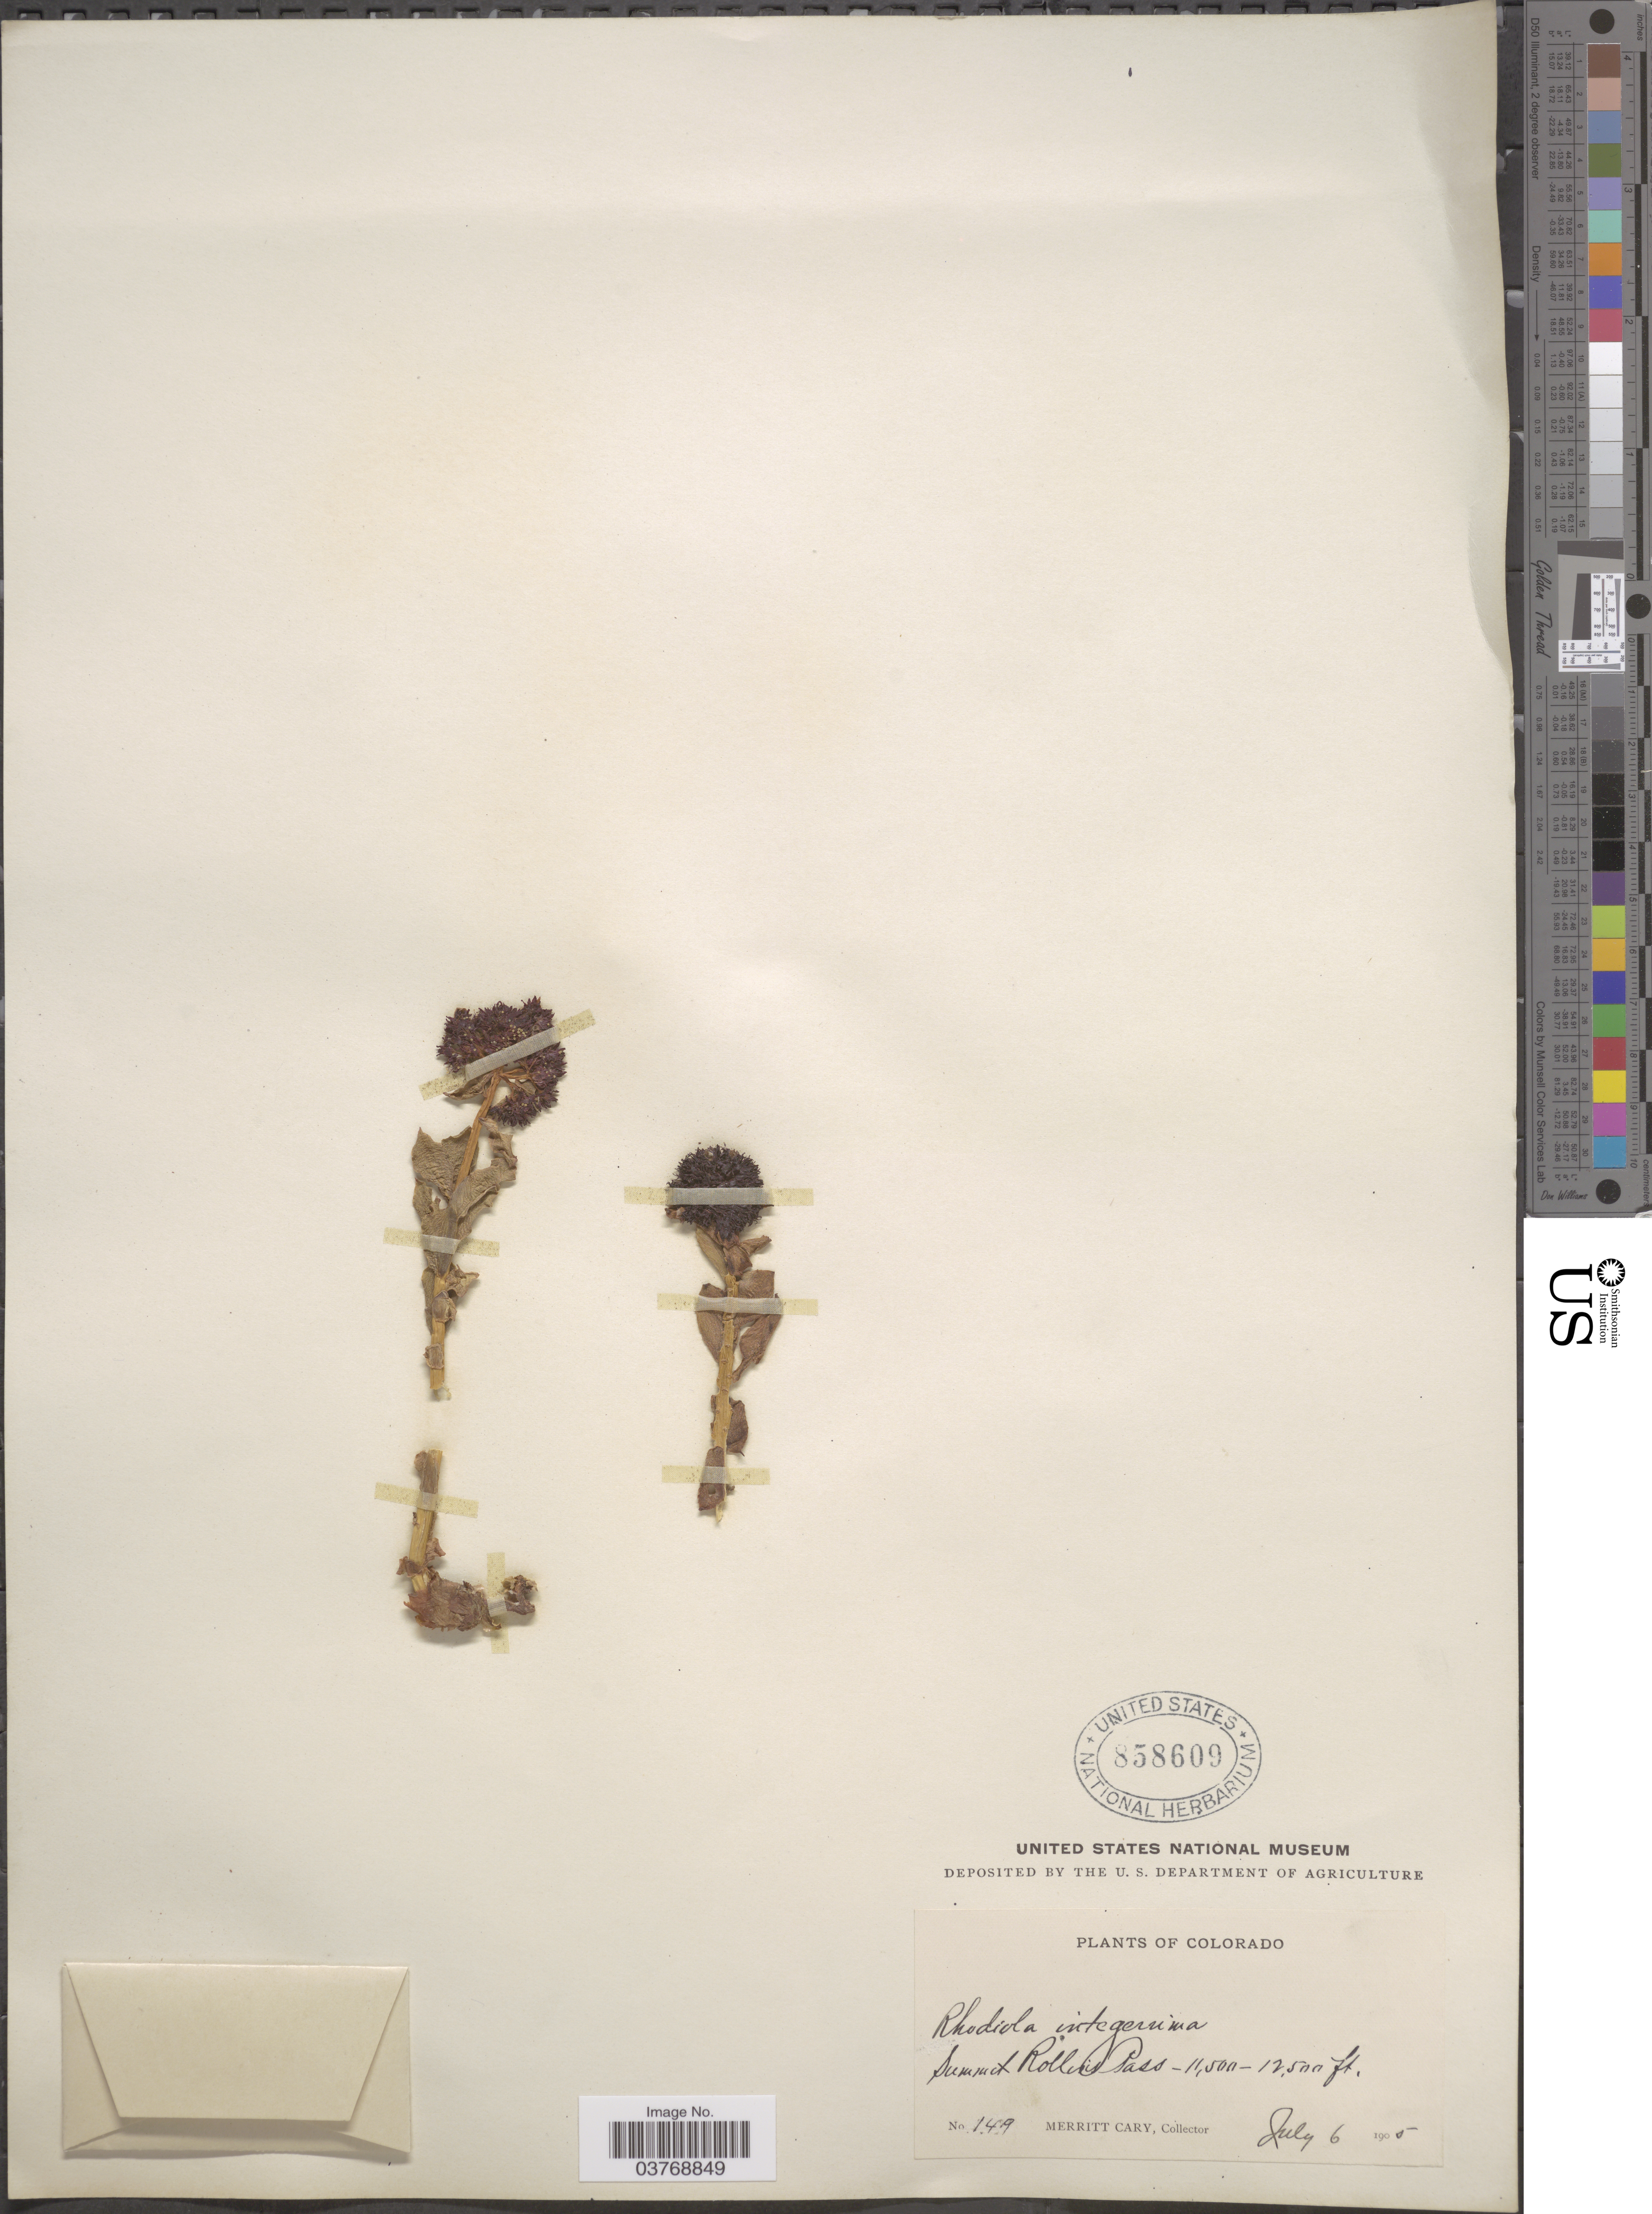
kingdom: Plantae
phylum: Tracheophyta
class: Magnoliopsida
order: Saxifragales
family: Crassulaceae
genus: Rhodiola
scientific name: Rhodiola integrifolia subsp. integrifolia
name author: Raf.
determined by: Strong, Mark T., (BOT), Smithsonian Institution - National Museum of Natural History (UNITED STATES)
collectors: M. Cary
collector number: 149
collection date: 1905-07-06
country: United States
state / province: Colorado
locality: Summit Rollins Pass.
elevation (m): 3505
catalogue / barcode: US 858609